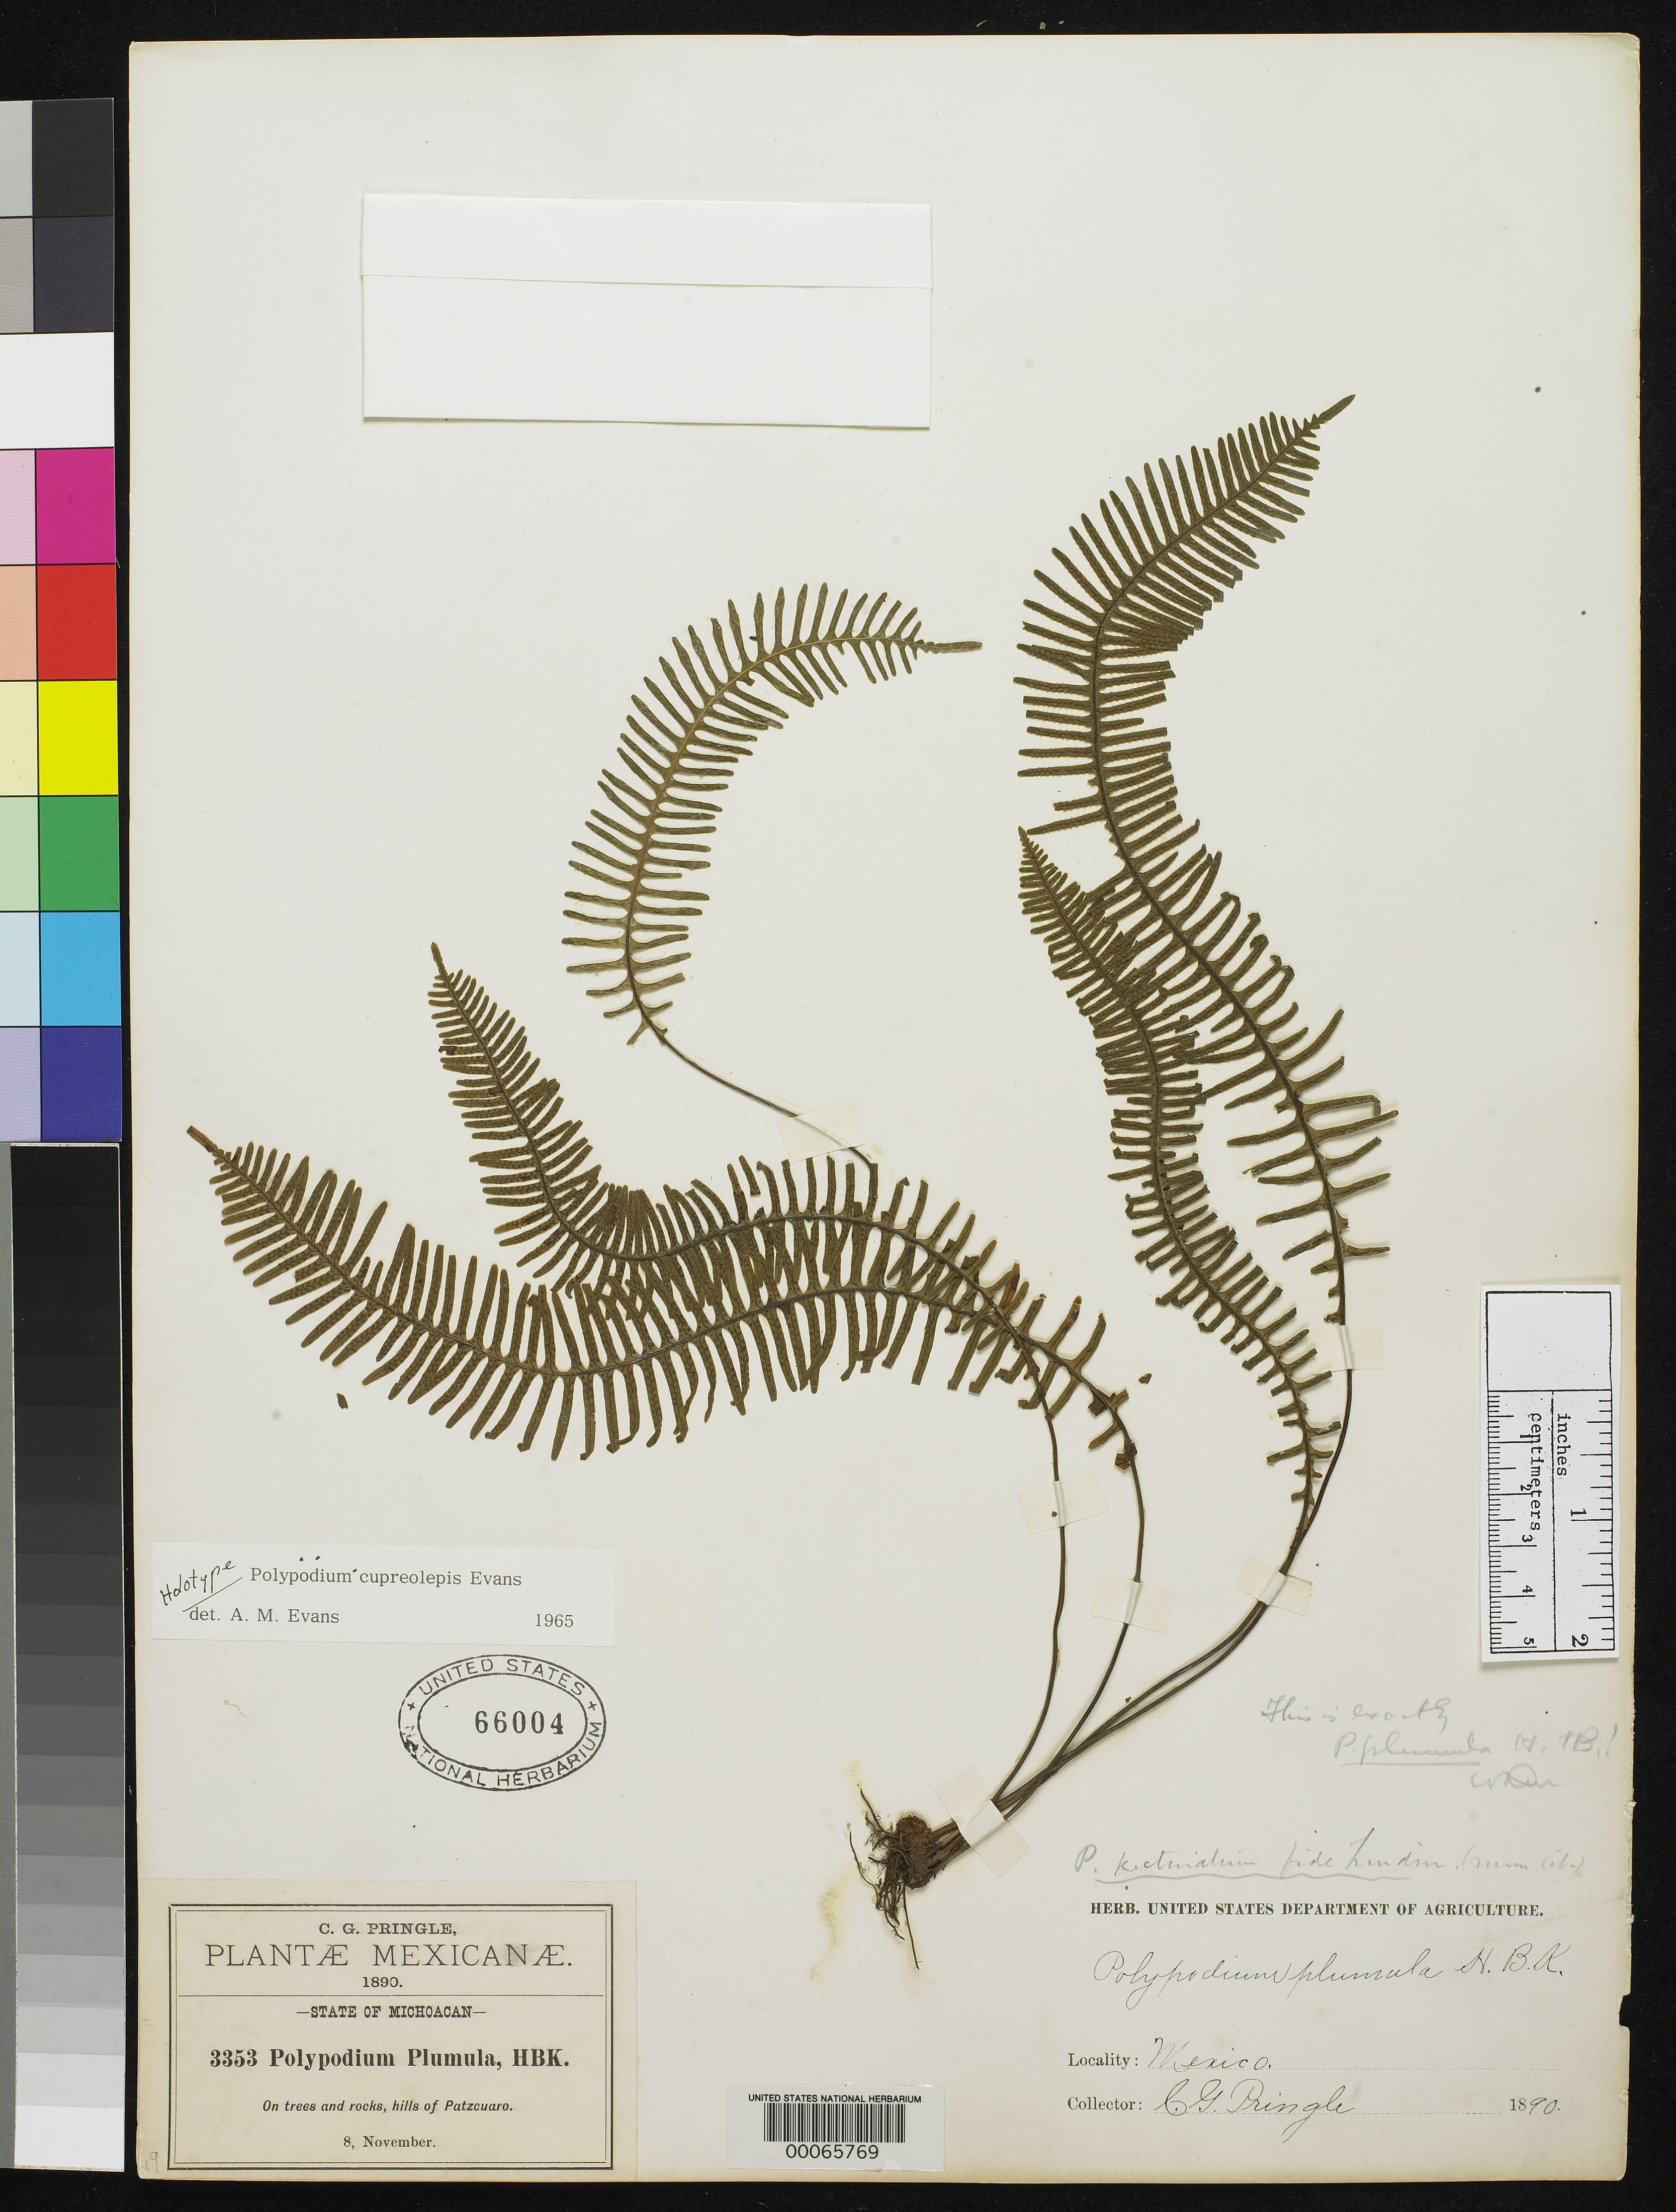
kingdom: Plantae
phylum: Tracheophyta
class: Polypodiopsida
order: Polypodiales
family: Polypodiaceae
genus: Polypodium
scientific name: Polypodium cupreolepis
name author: A.M. Evans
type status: Holotype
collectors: C. G. Pringle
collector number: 3353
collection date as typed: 08 Nov 1890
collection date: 1890-11-08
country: Mexico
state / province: Michoacán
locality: Hills of Patzcuaro.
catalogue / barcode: US 66004